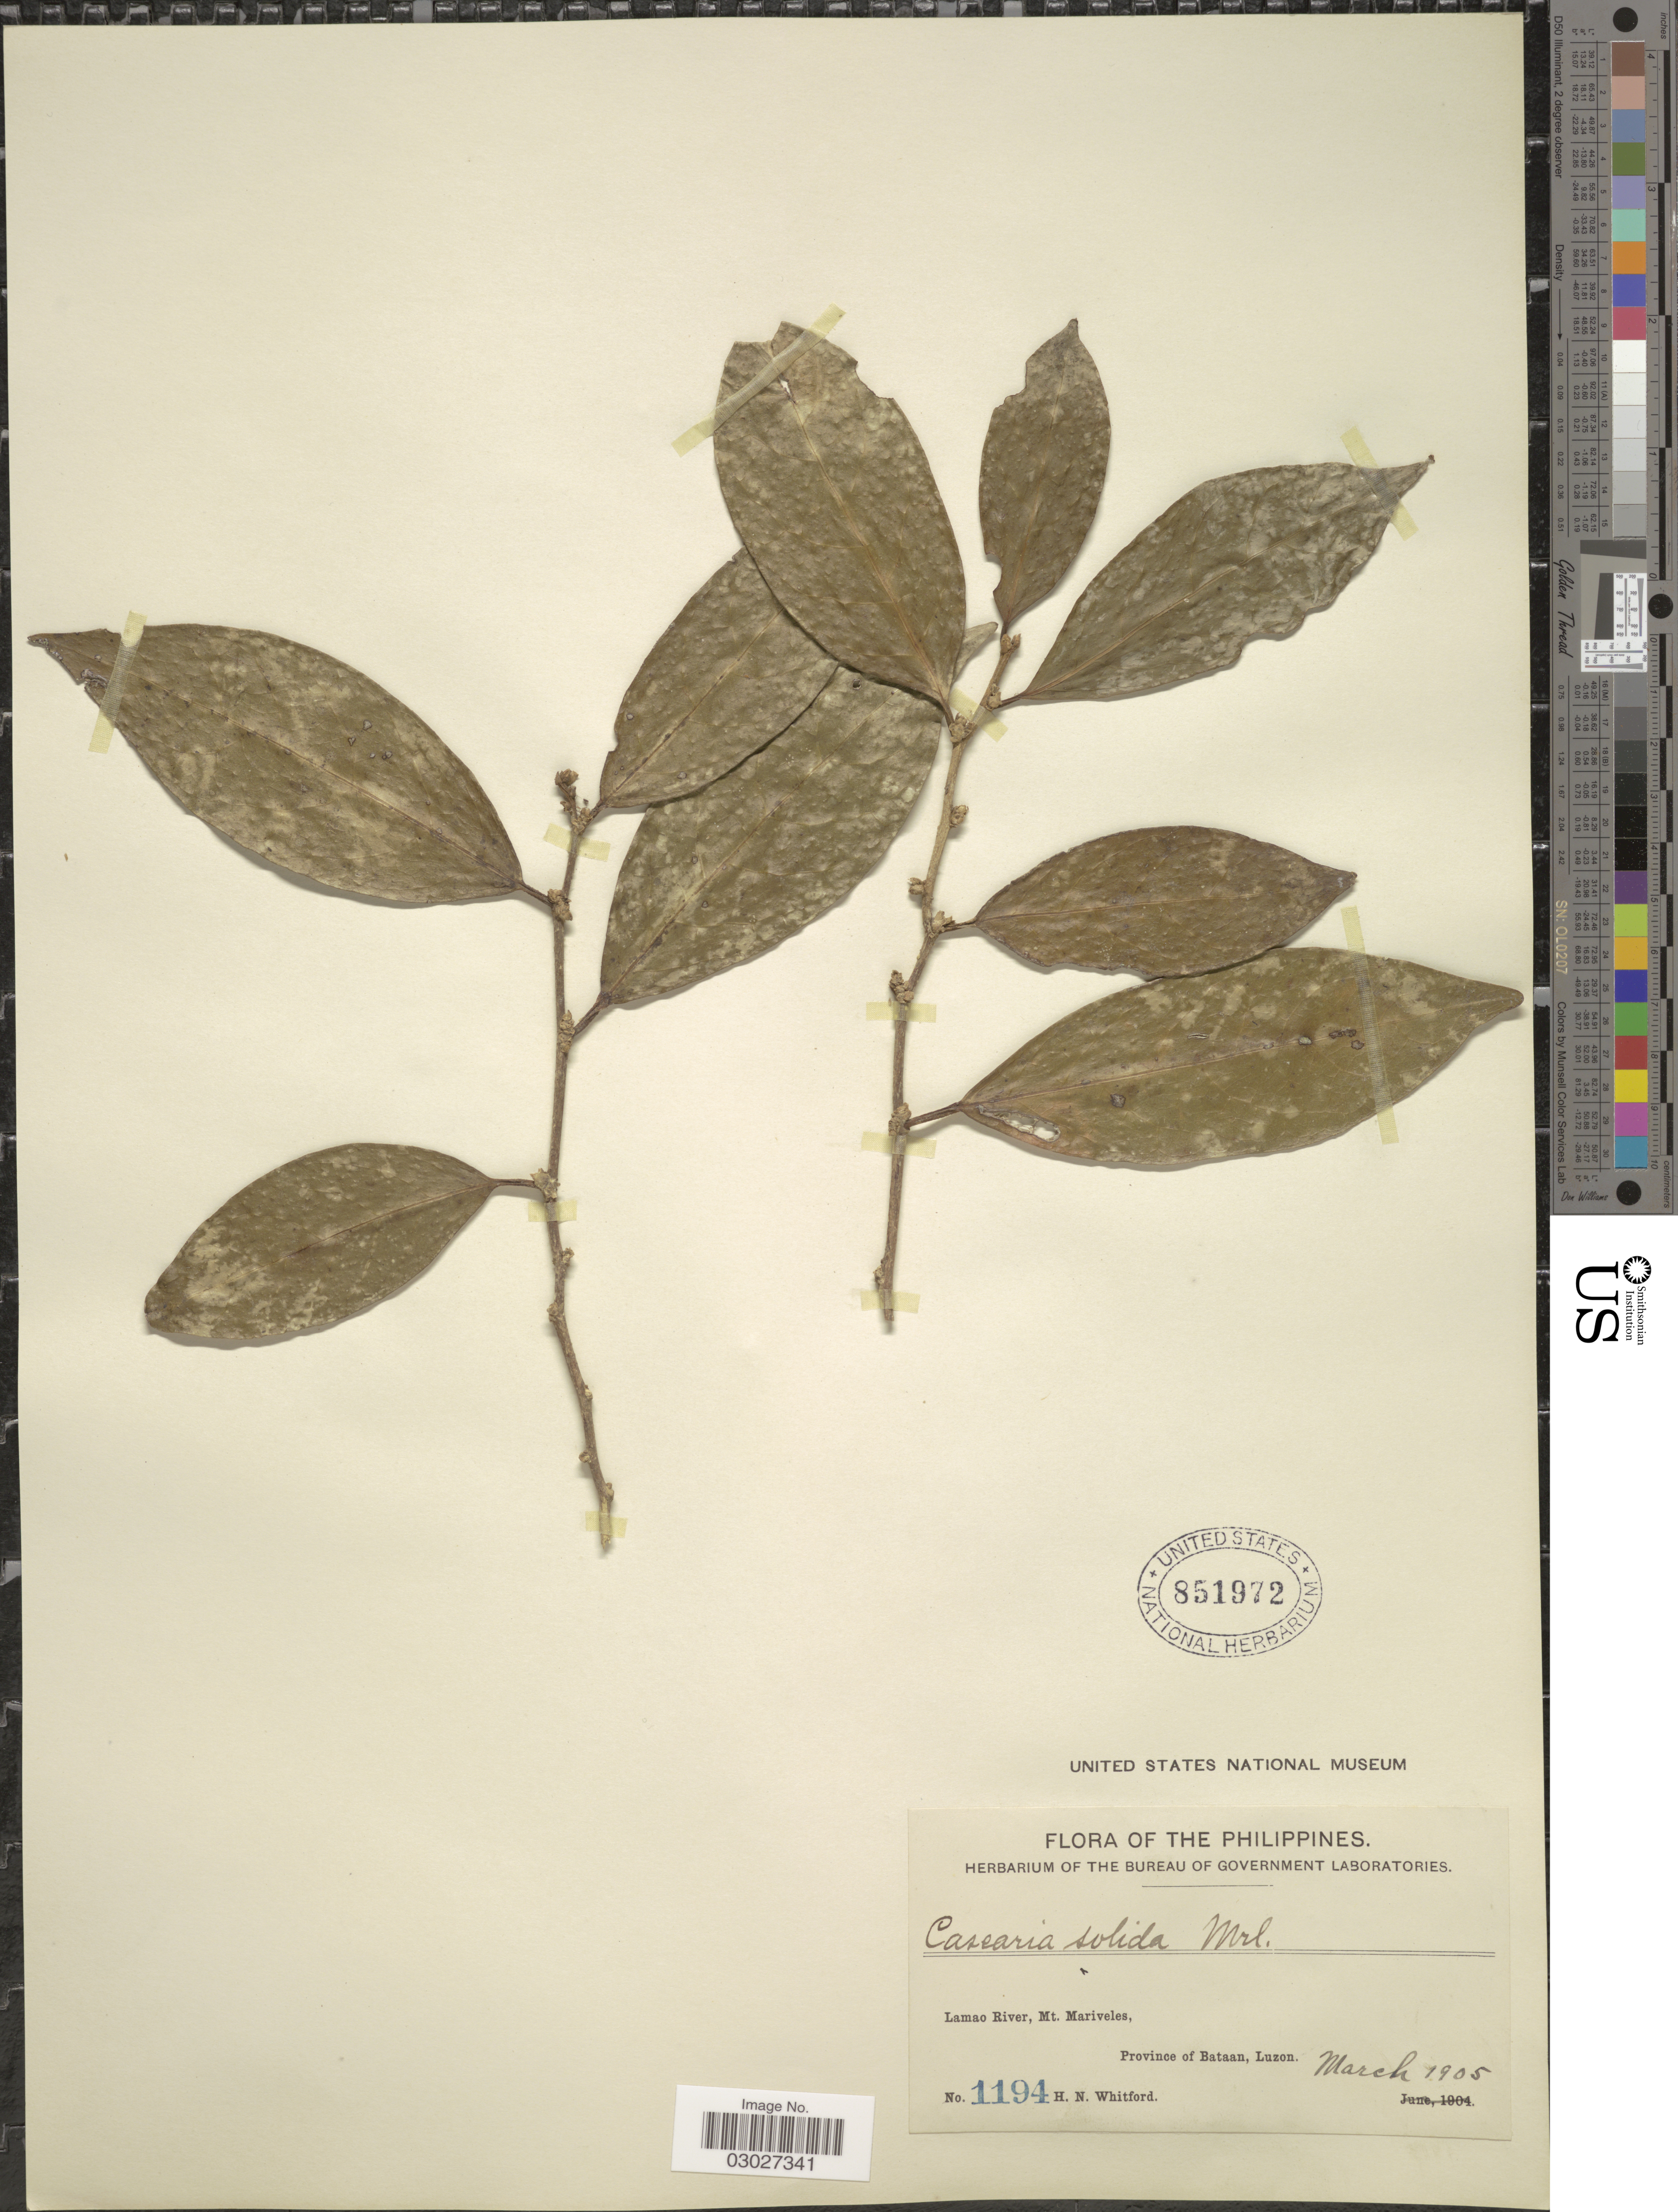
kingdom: Plantae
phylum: Tracheophyta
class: Magnoliopsida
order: Malpighiales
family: Salicaceae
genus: Casearia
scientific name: Casearia trivalvis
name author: (Blanco) Merr.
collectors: H. N. Whitford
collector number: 1194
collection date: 1905-03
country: Philippines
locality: Lamao River, Mt. Mariveles, Province of Bataan, Luzon.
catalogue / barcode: US 851972